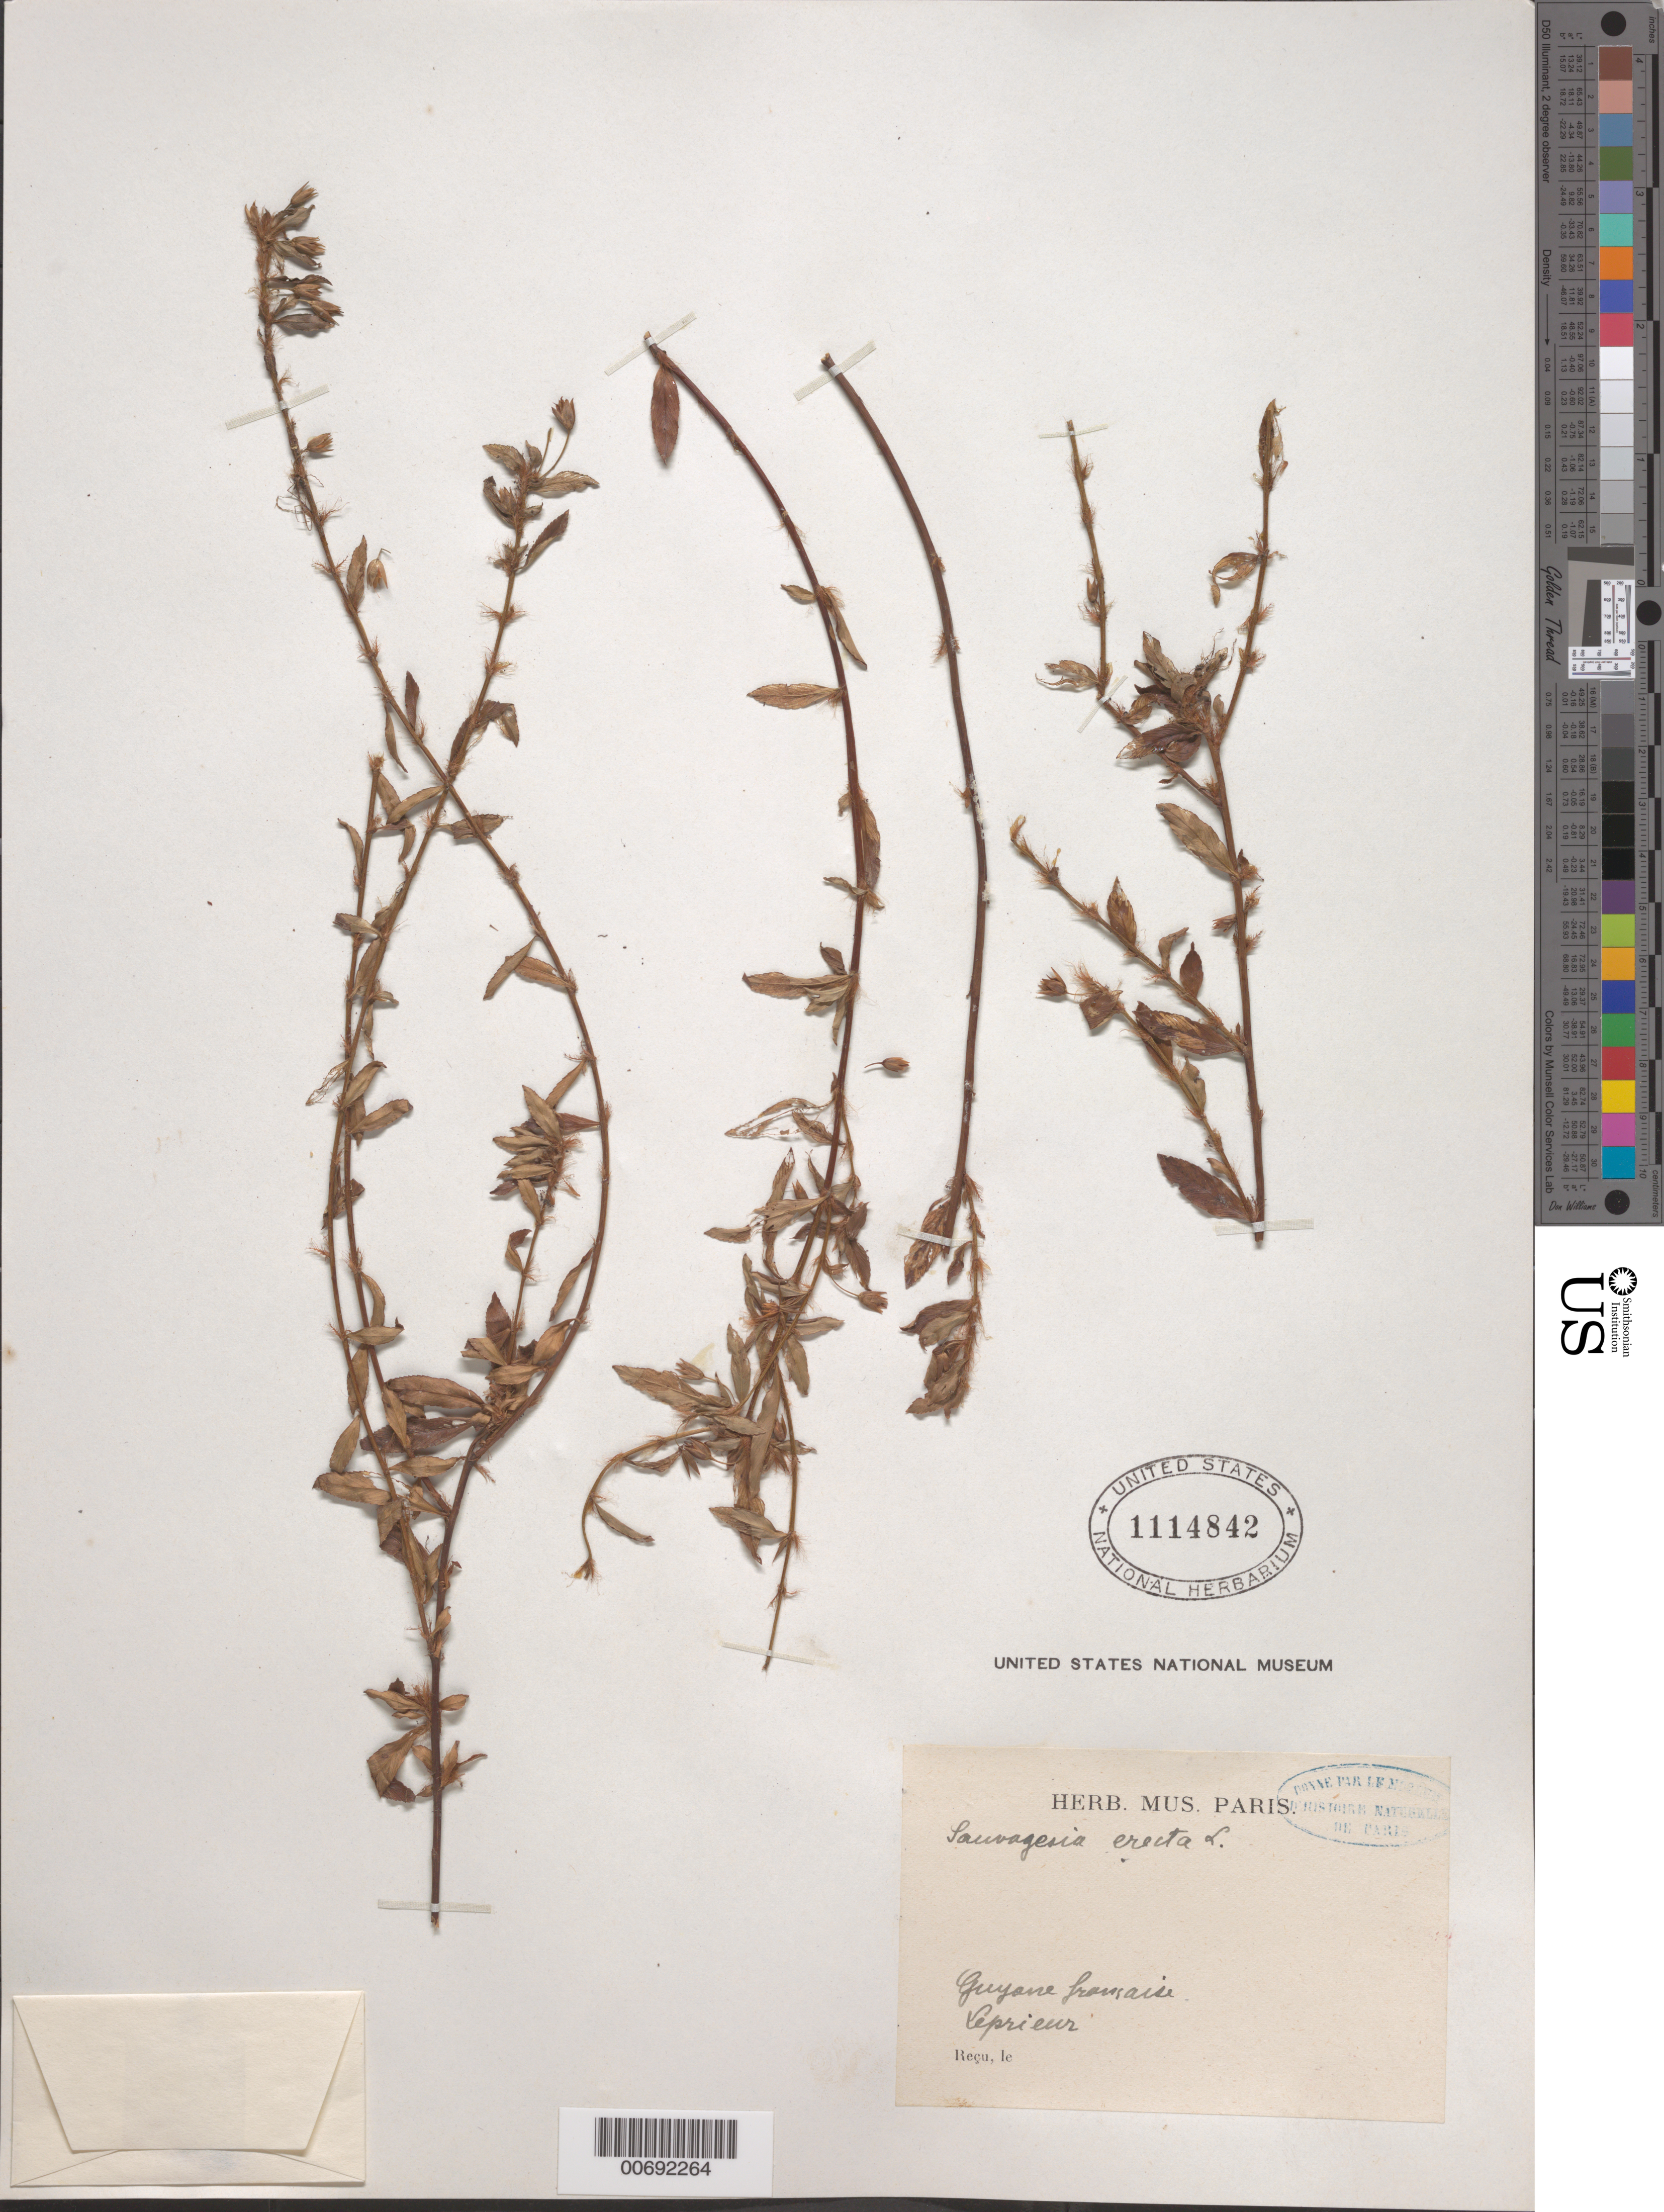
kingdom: Plantae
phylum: Tracheophyta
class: Magnoliopsida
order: Malpighiales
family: Ochnaceae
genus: Sauvagesia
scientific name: Sauvagesia erecta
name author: L.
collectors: F. M. R. Leprieur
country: French Guiana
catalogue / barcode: US 1114842